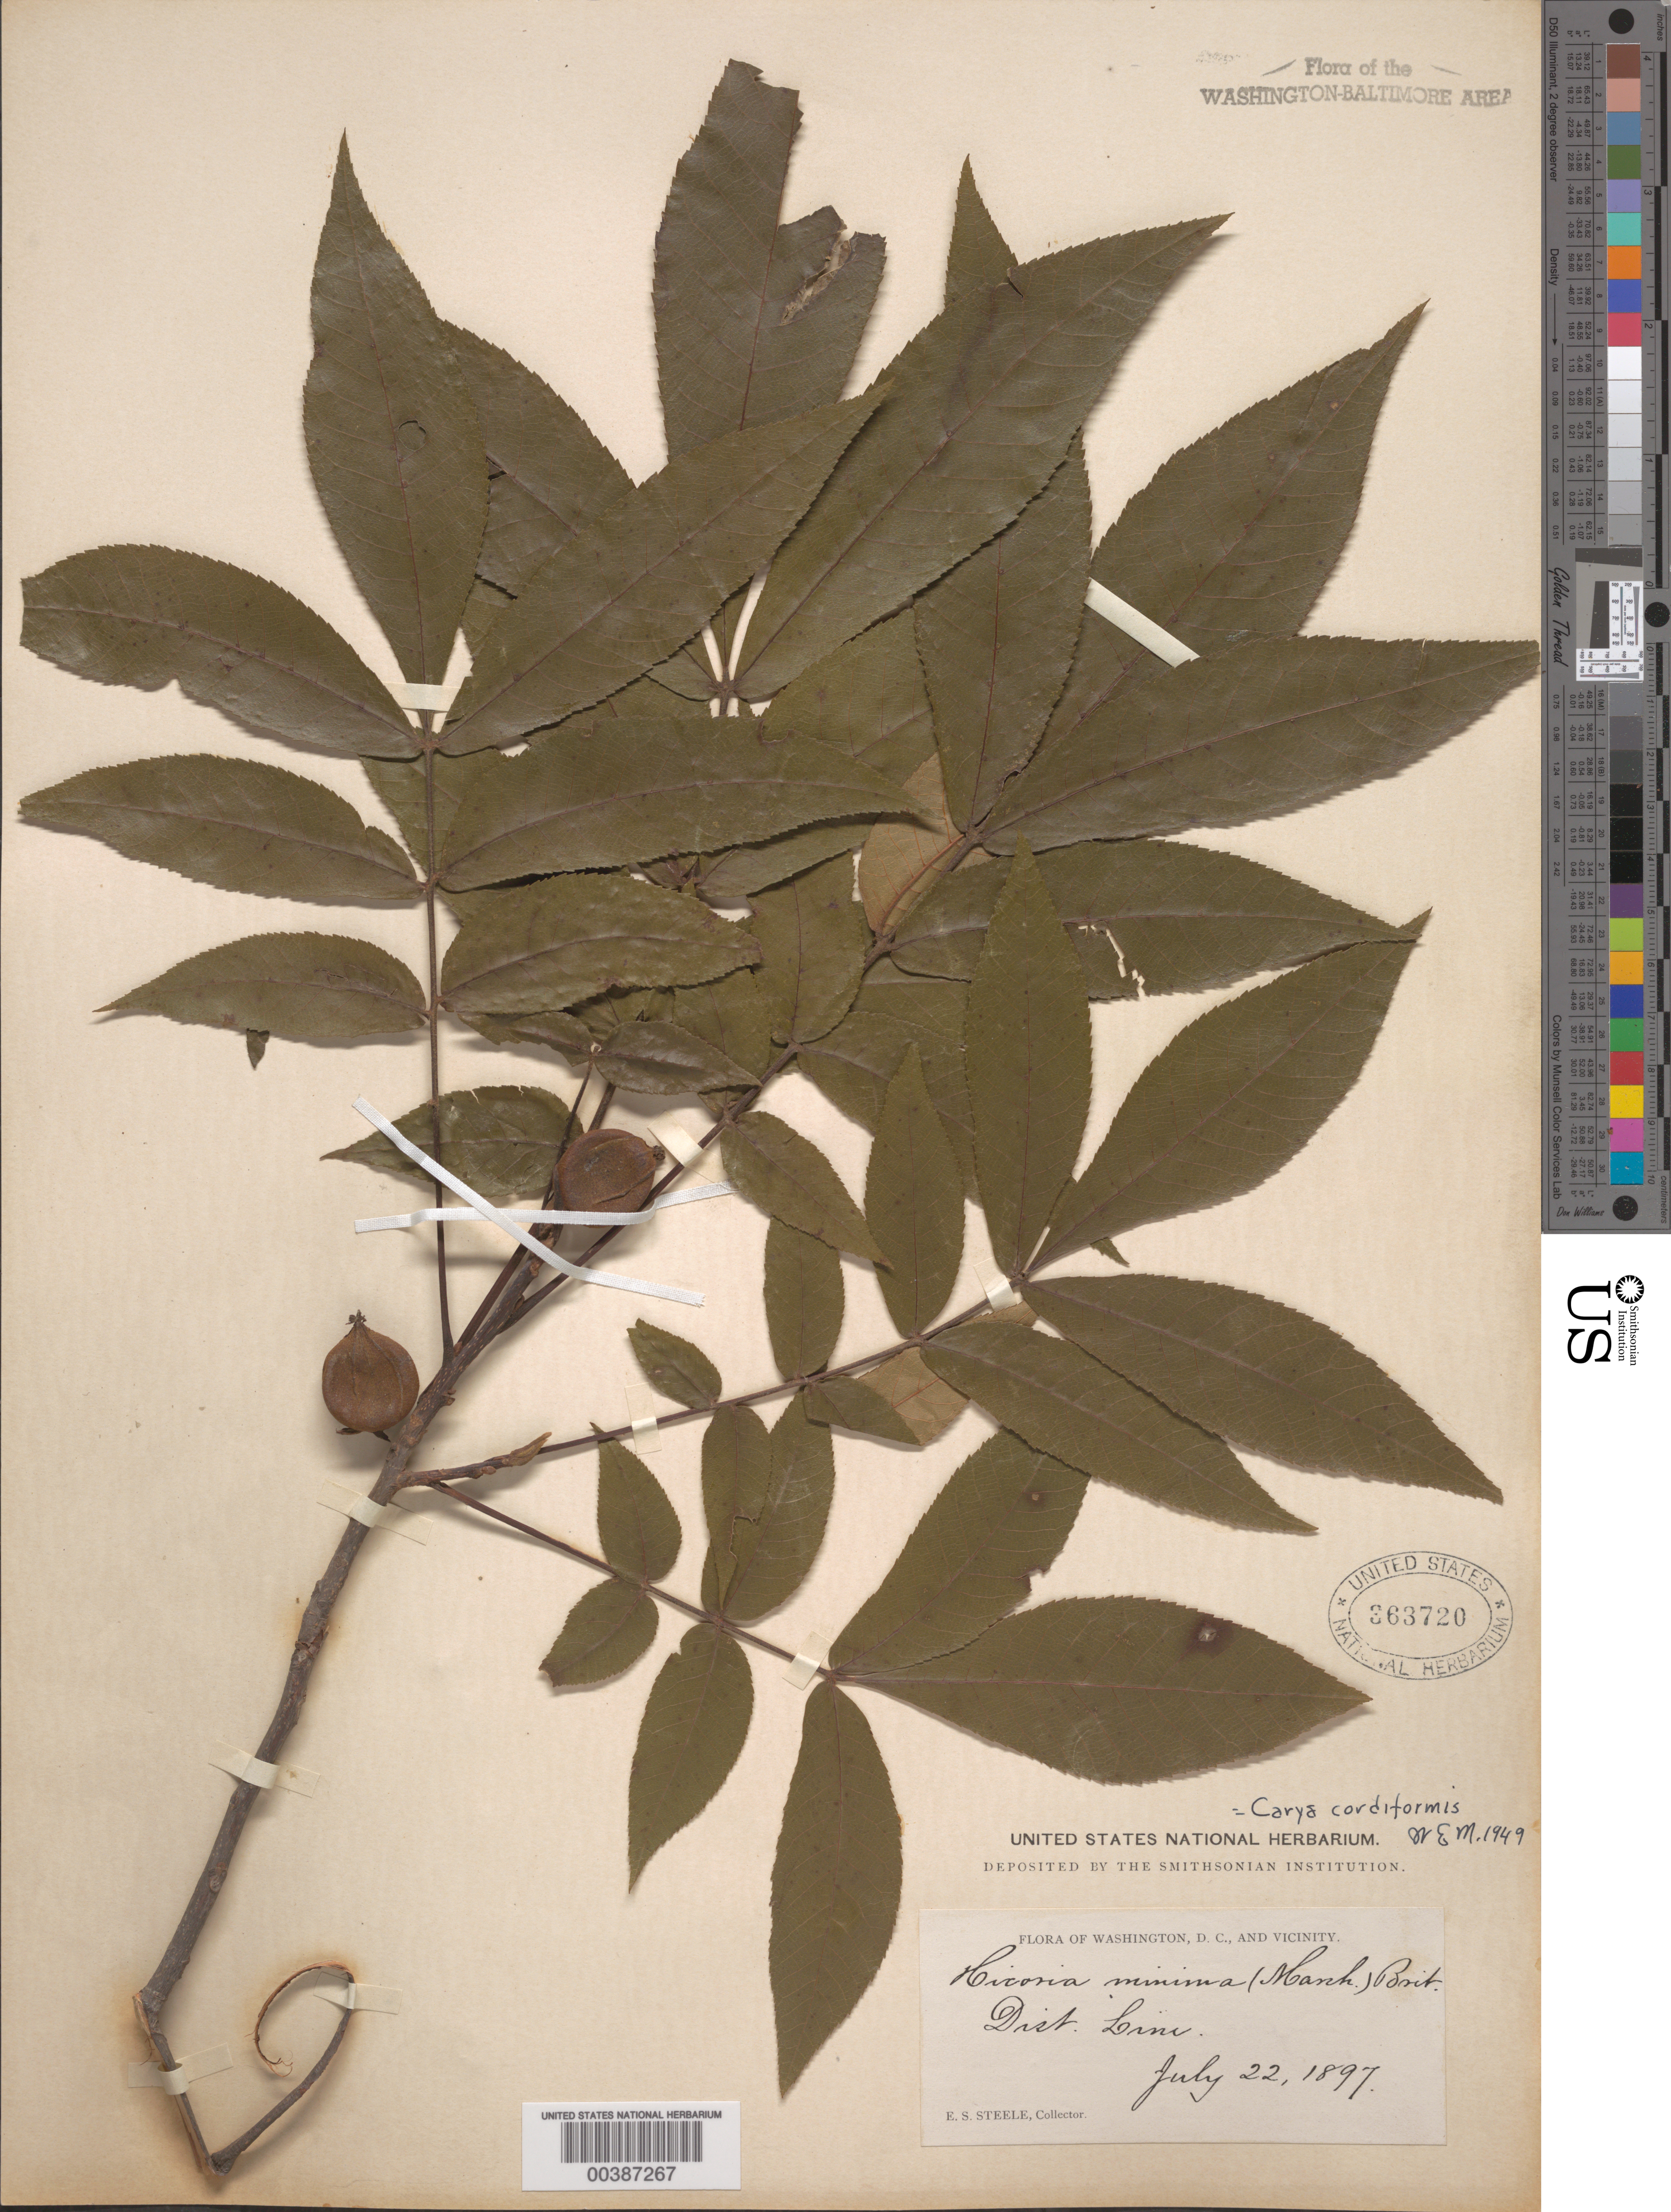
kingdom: Plantae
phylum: Tracheophyta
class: Magnoliopsida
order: Fagales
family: Juglandaceae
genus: Carya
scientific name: Carya cordiformis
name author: (Wangenh.) K. Koch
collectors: E. Steele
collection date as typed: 22 Jul 1897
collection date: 1897-07-22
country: United States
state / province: District of Columbia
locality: District Line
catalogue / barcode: US 363720